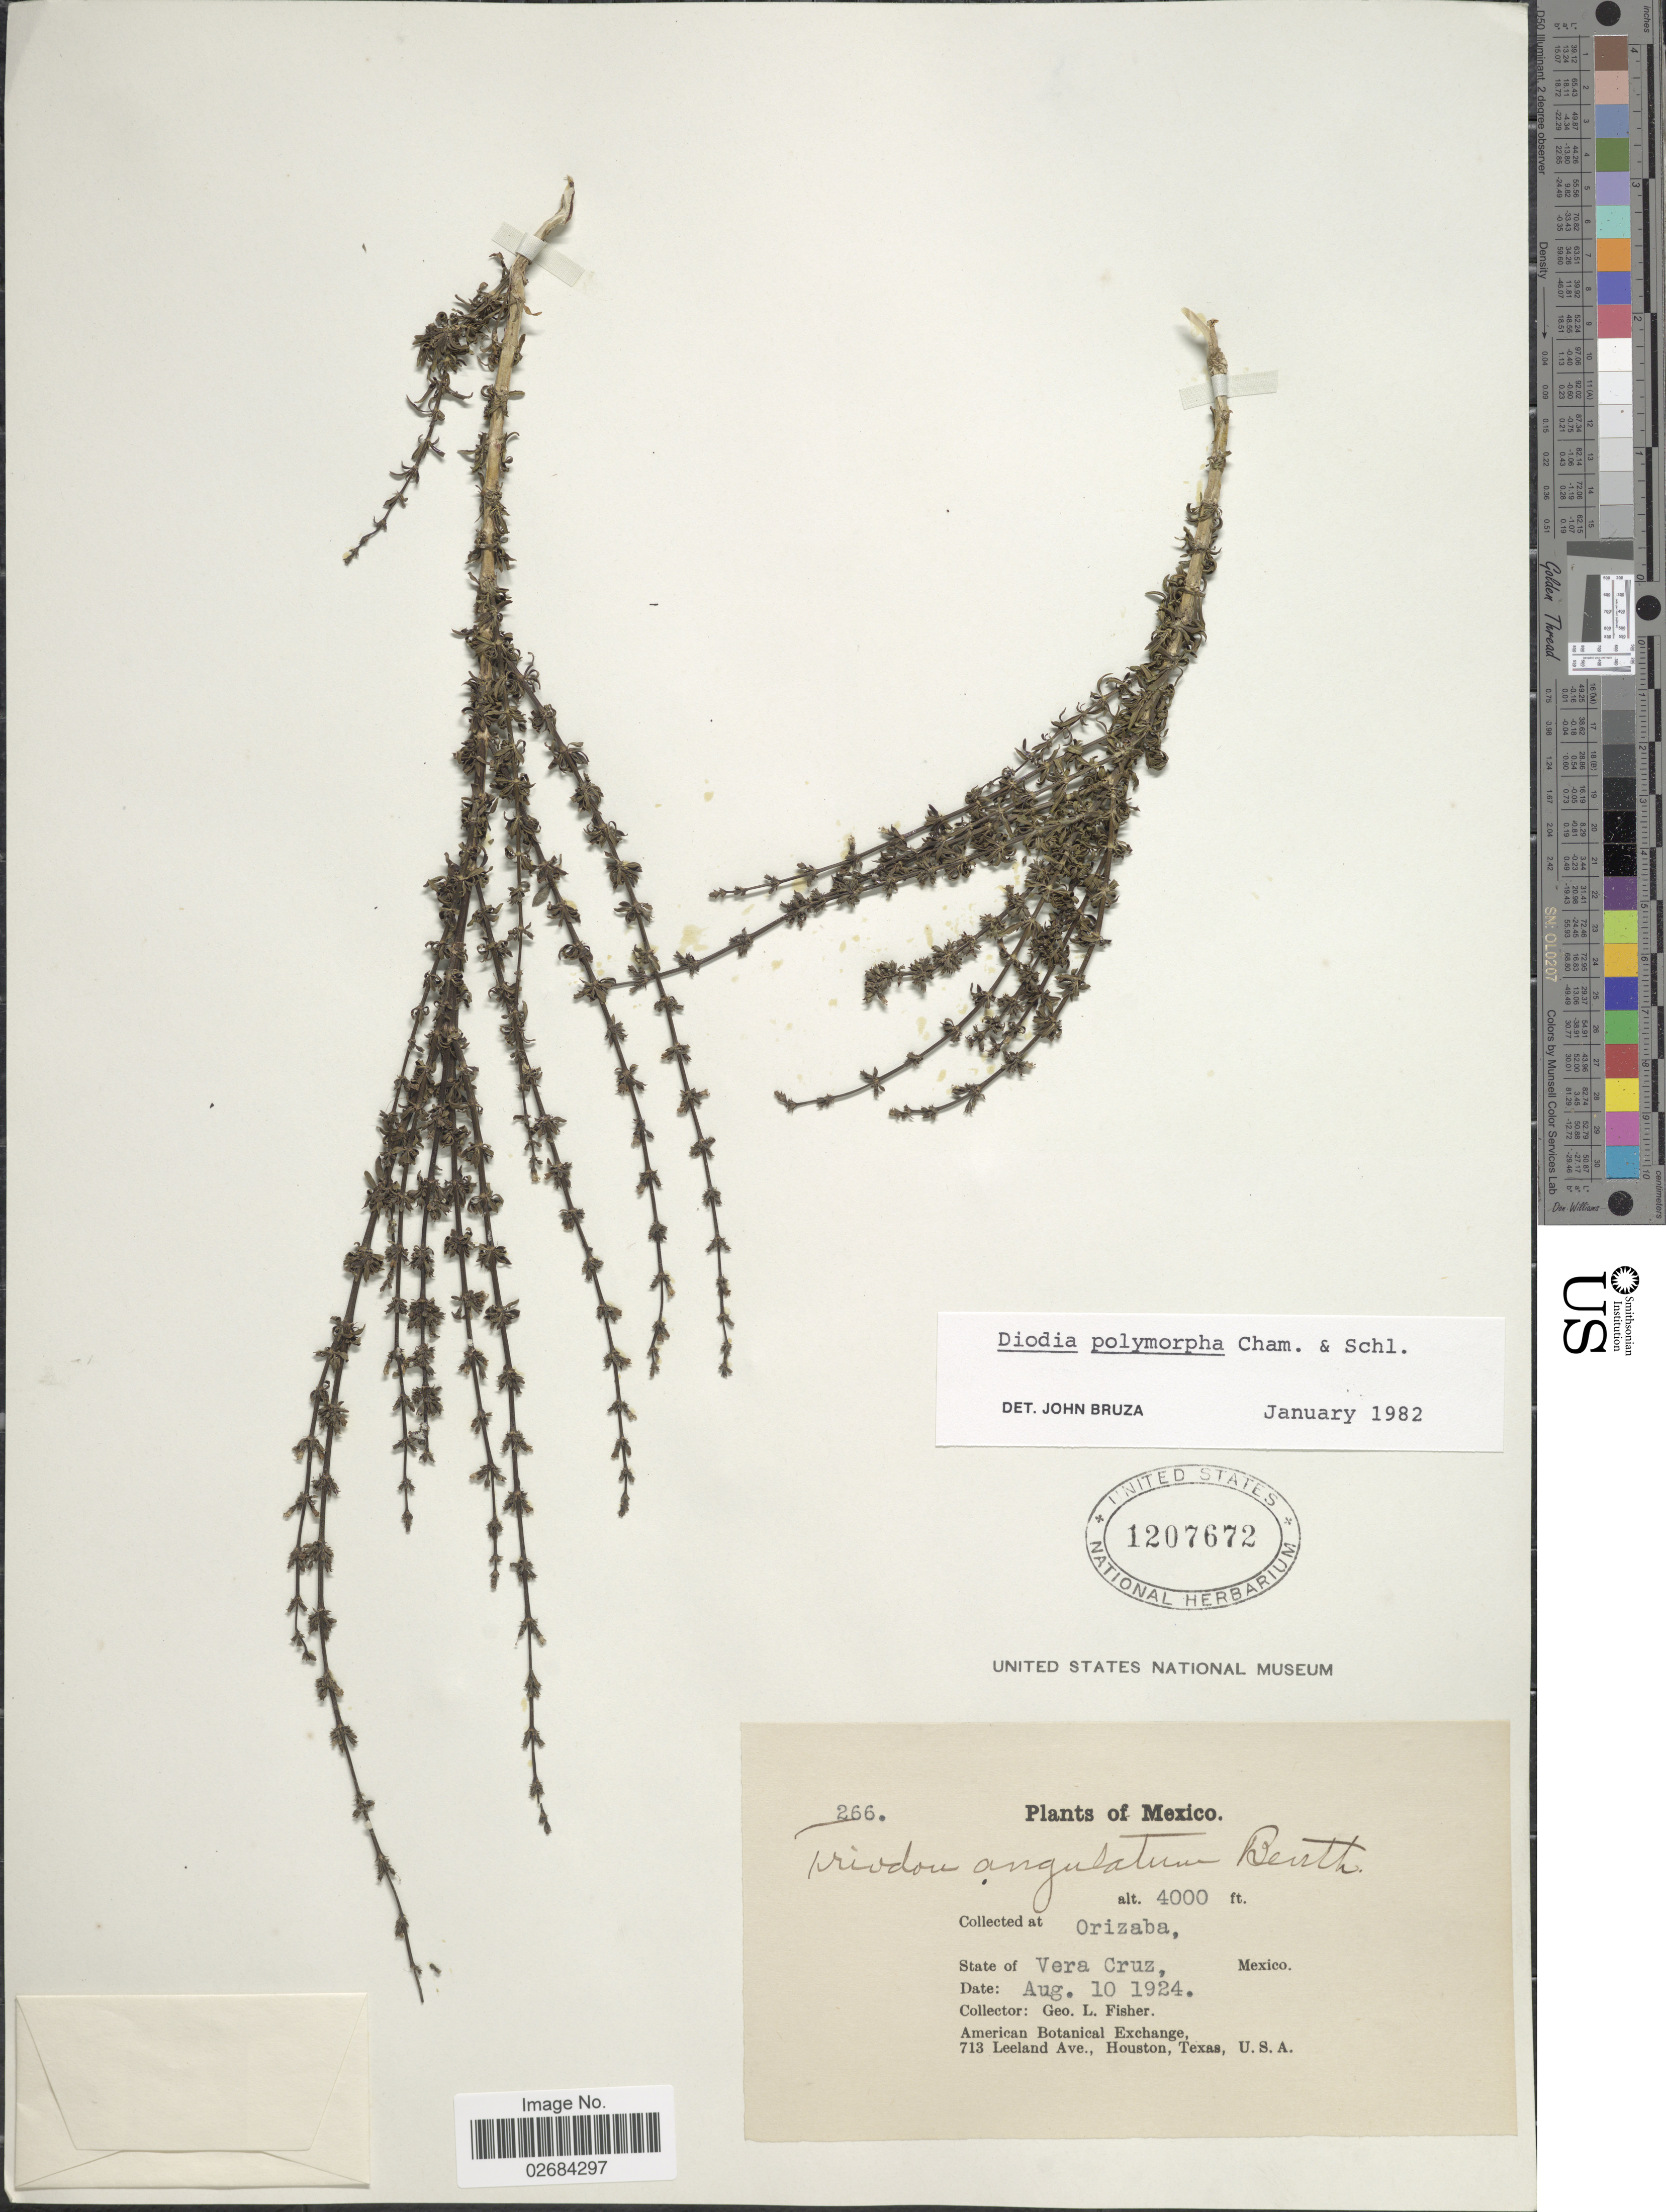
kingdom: Plantae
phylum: Tracheophyta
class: Magnoliopsida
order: Gentianales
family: Rubiaceae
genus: Diodia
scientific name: Diodia brasiliensis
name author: Spreng.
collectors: G. L. Fisher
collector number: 266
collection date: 1924-08-10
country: Mexico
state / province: Veracruz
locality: State of Vera Cruz. Orizaba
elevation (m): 1219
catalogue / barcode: US 1207672